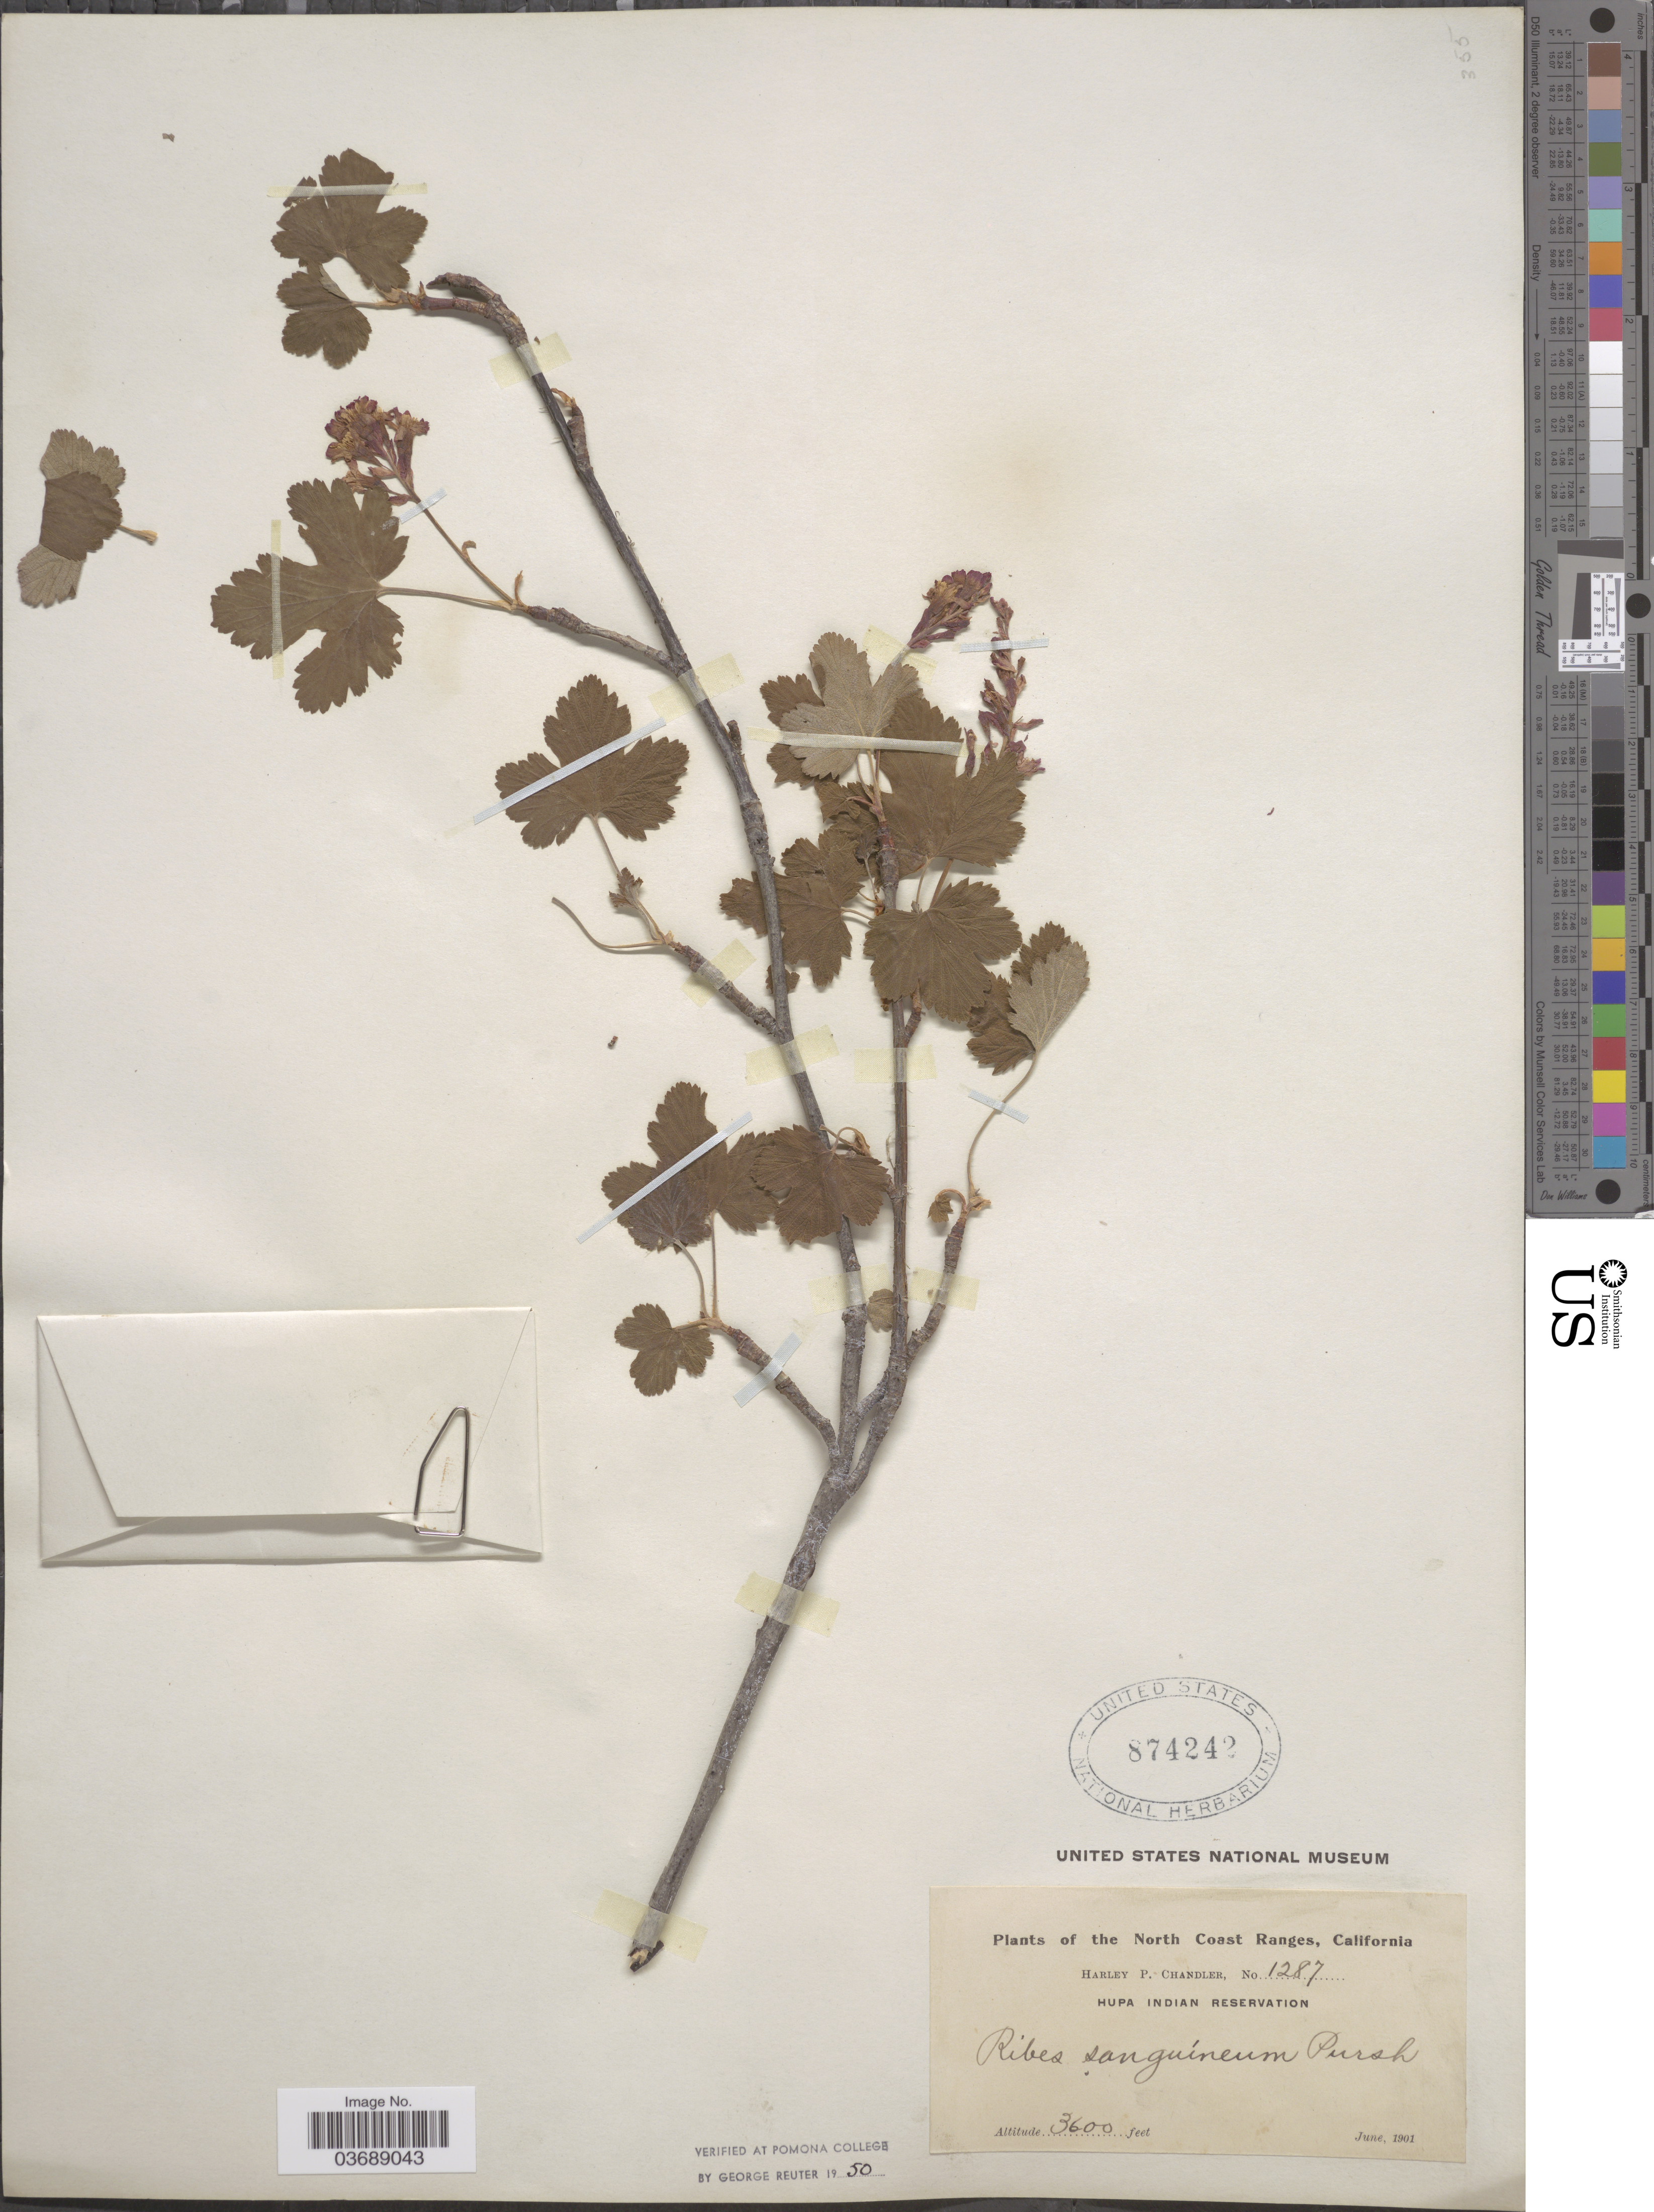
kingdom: Plantae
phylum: Tracheophyta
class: Magnoliopsida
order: Saxifragales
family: Grossulariaceae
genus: Ribes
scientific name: Ribes sanguineum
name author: Pursh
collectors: H. Chandler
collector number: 1287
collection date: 1901-06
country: United States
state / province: California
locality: The North Coast Ranges. Hupa Indian Reservation.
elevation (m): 1097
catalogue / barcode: US 874242